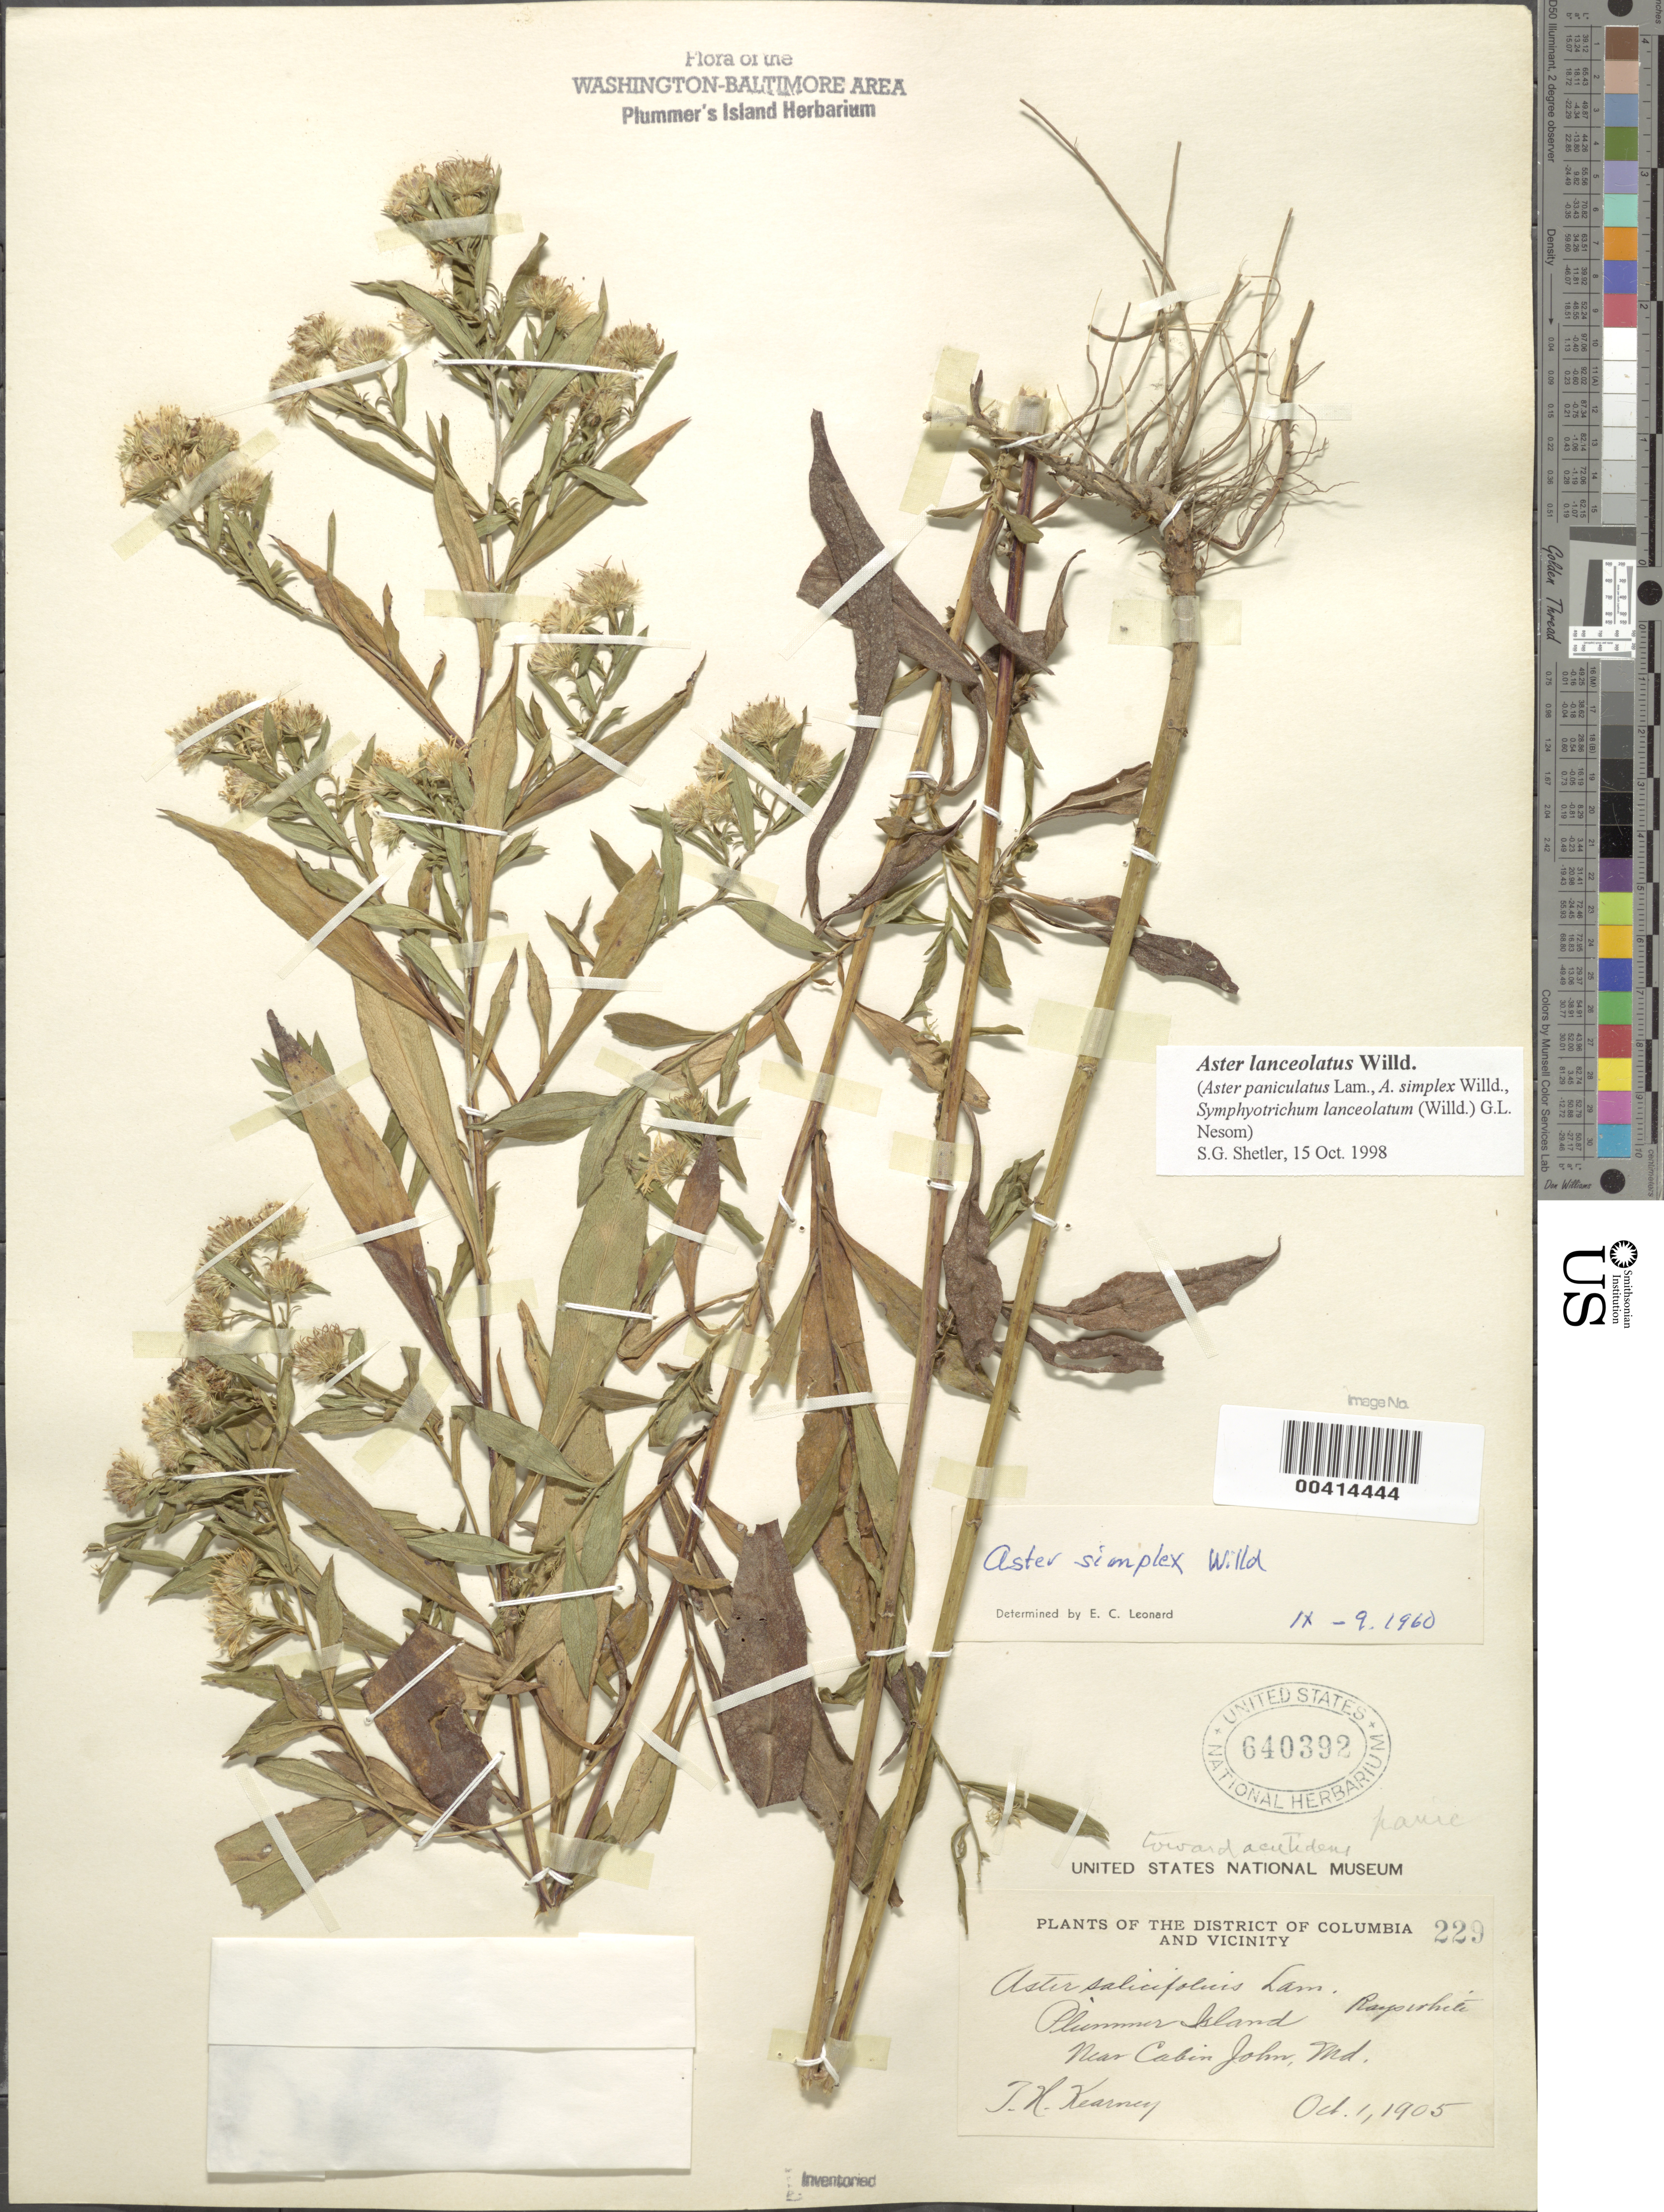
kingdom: Plantae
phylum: Tracheophyta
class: Magnoliopsida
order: Asterales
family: Asteraceae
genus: Symphyotrichum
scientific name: Symphyotrichum lanceolatum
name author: (Willd.) G.L. Nesom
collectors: T. H. Kearney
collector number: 229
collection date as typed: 01 Oct 1905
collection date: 1905-10-01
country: United States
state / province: Maryland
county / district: Montgomery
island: Plummers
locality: Plummer's Island Plummers Island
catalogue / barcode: US 640392